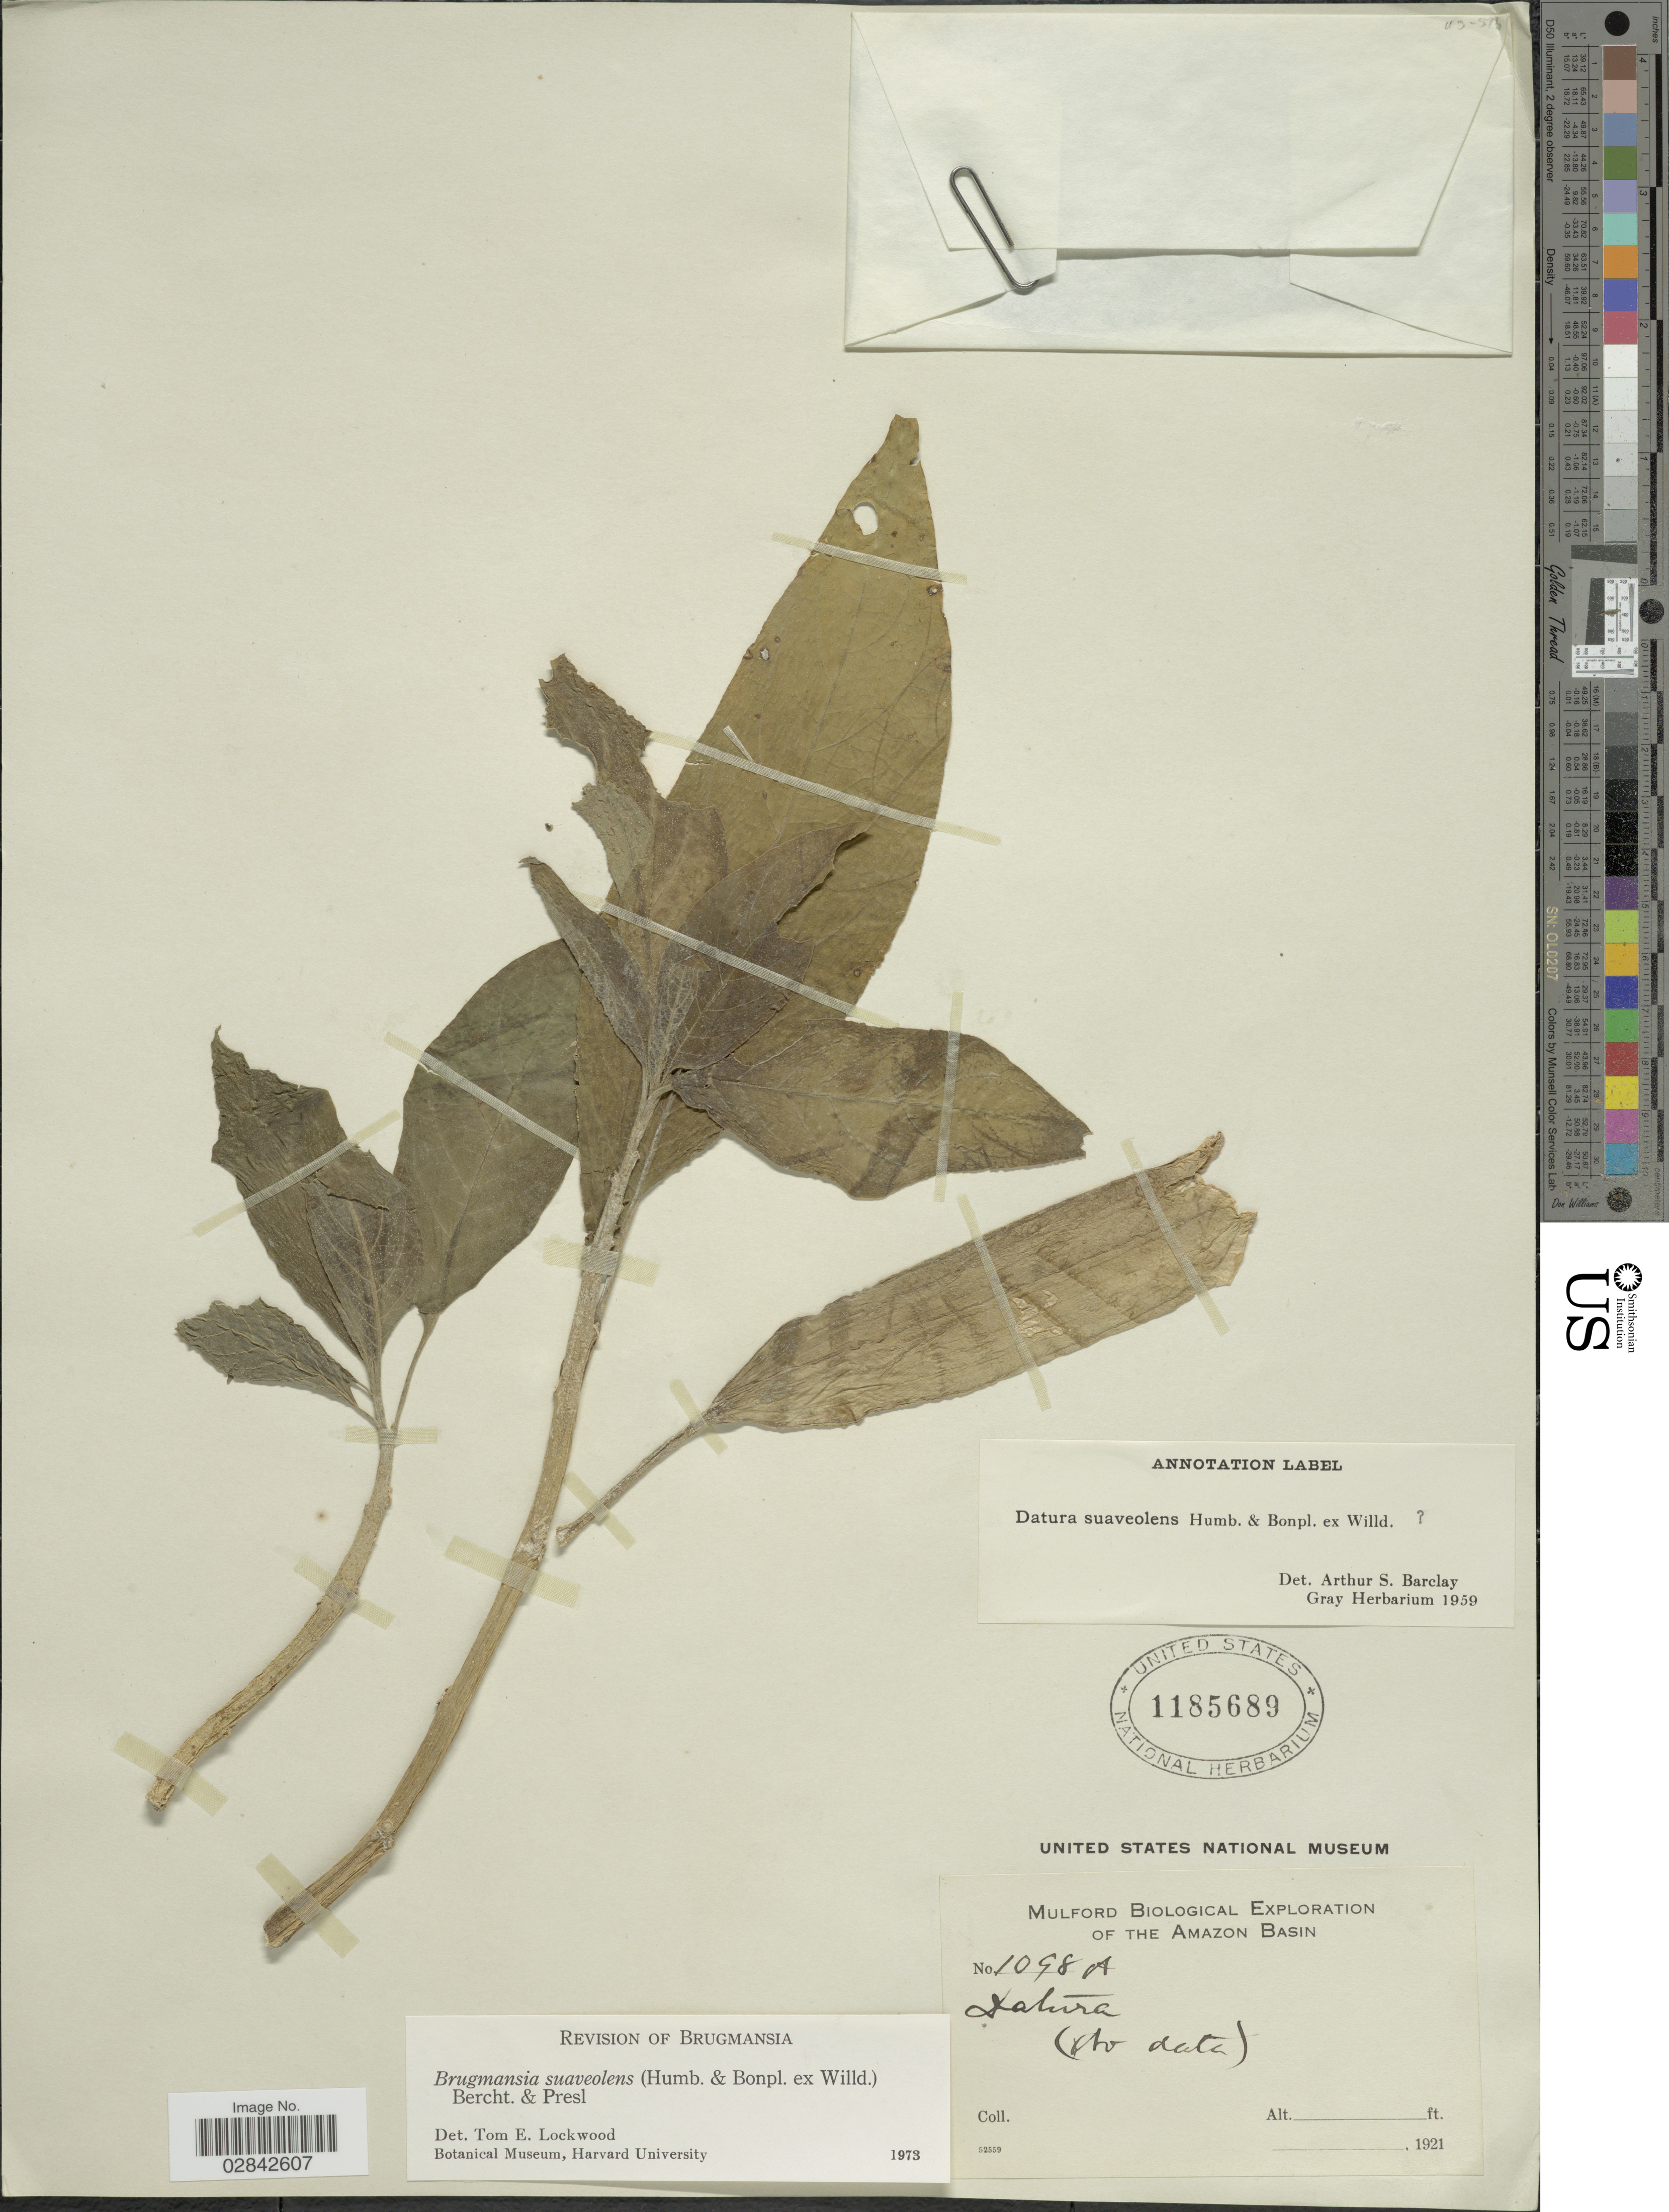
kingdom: Plantae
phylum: Tracheophyta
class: Magnoliopsida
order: Solanales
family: Solanaceae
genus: Brugmansia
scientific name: Brugmansia suaveolens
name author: (Humb. & Bonpl. ex Willd.) Brecht. & J. Presl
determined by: Lockwood, T. E.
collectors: Mulford Biological Exploration of the Amazon Basin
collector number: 1098A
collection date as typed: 1921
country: Bolivia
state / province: La Paz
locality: Amazon Basin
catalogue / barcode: US 1185689